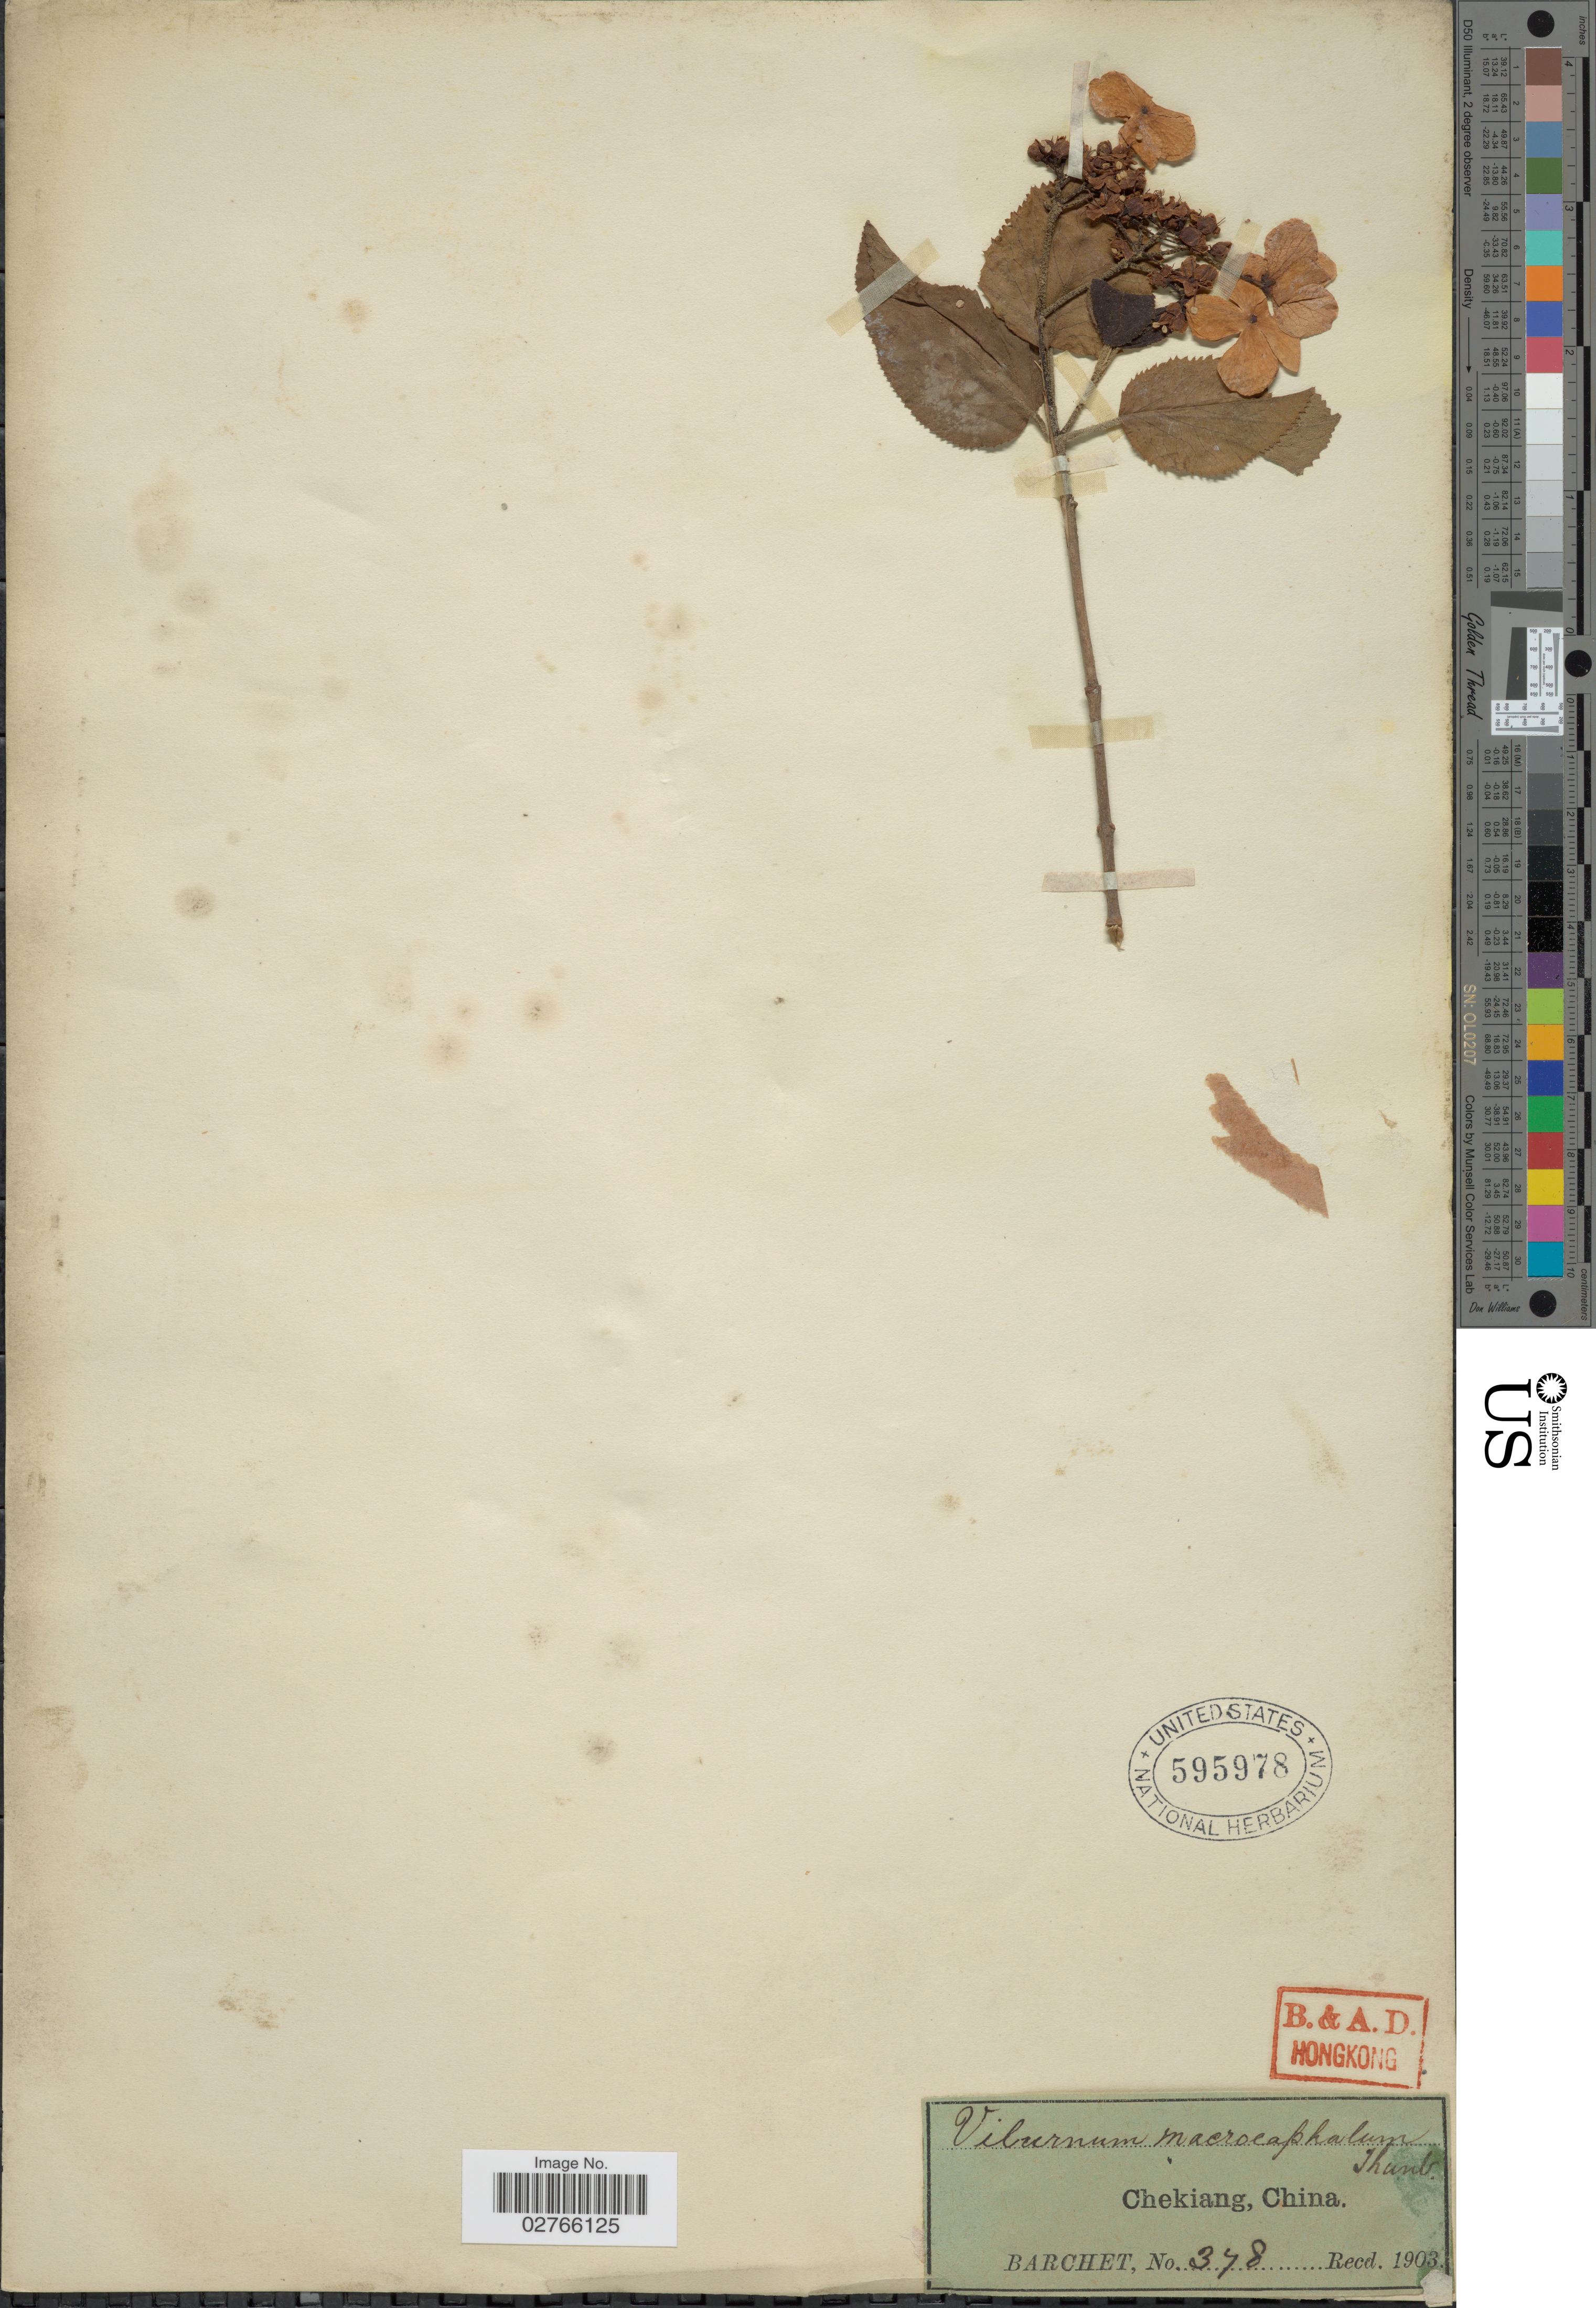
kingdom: Plantae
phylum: Tracheophyta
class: Magnoliopsida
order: Dipsacales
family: Viburnaceae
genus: Viburnum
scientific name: Viburnum macrocephalum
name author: Fortune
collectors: Barchet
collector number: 378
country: China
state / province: Zhejiang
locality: Chekiang.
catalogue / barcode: US 595978